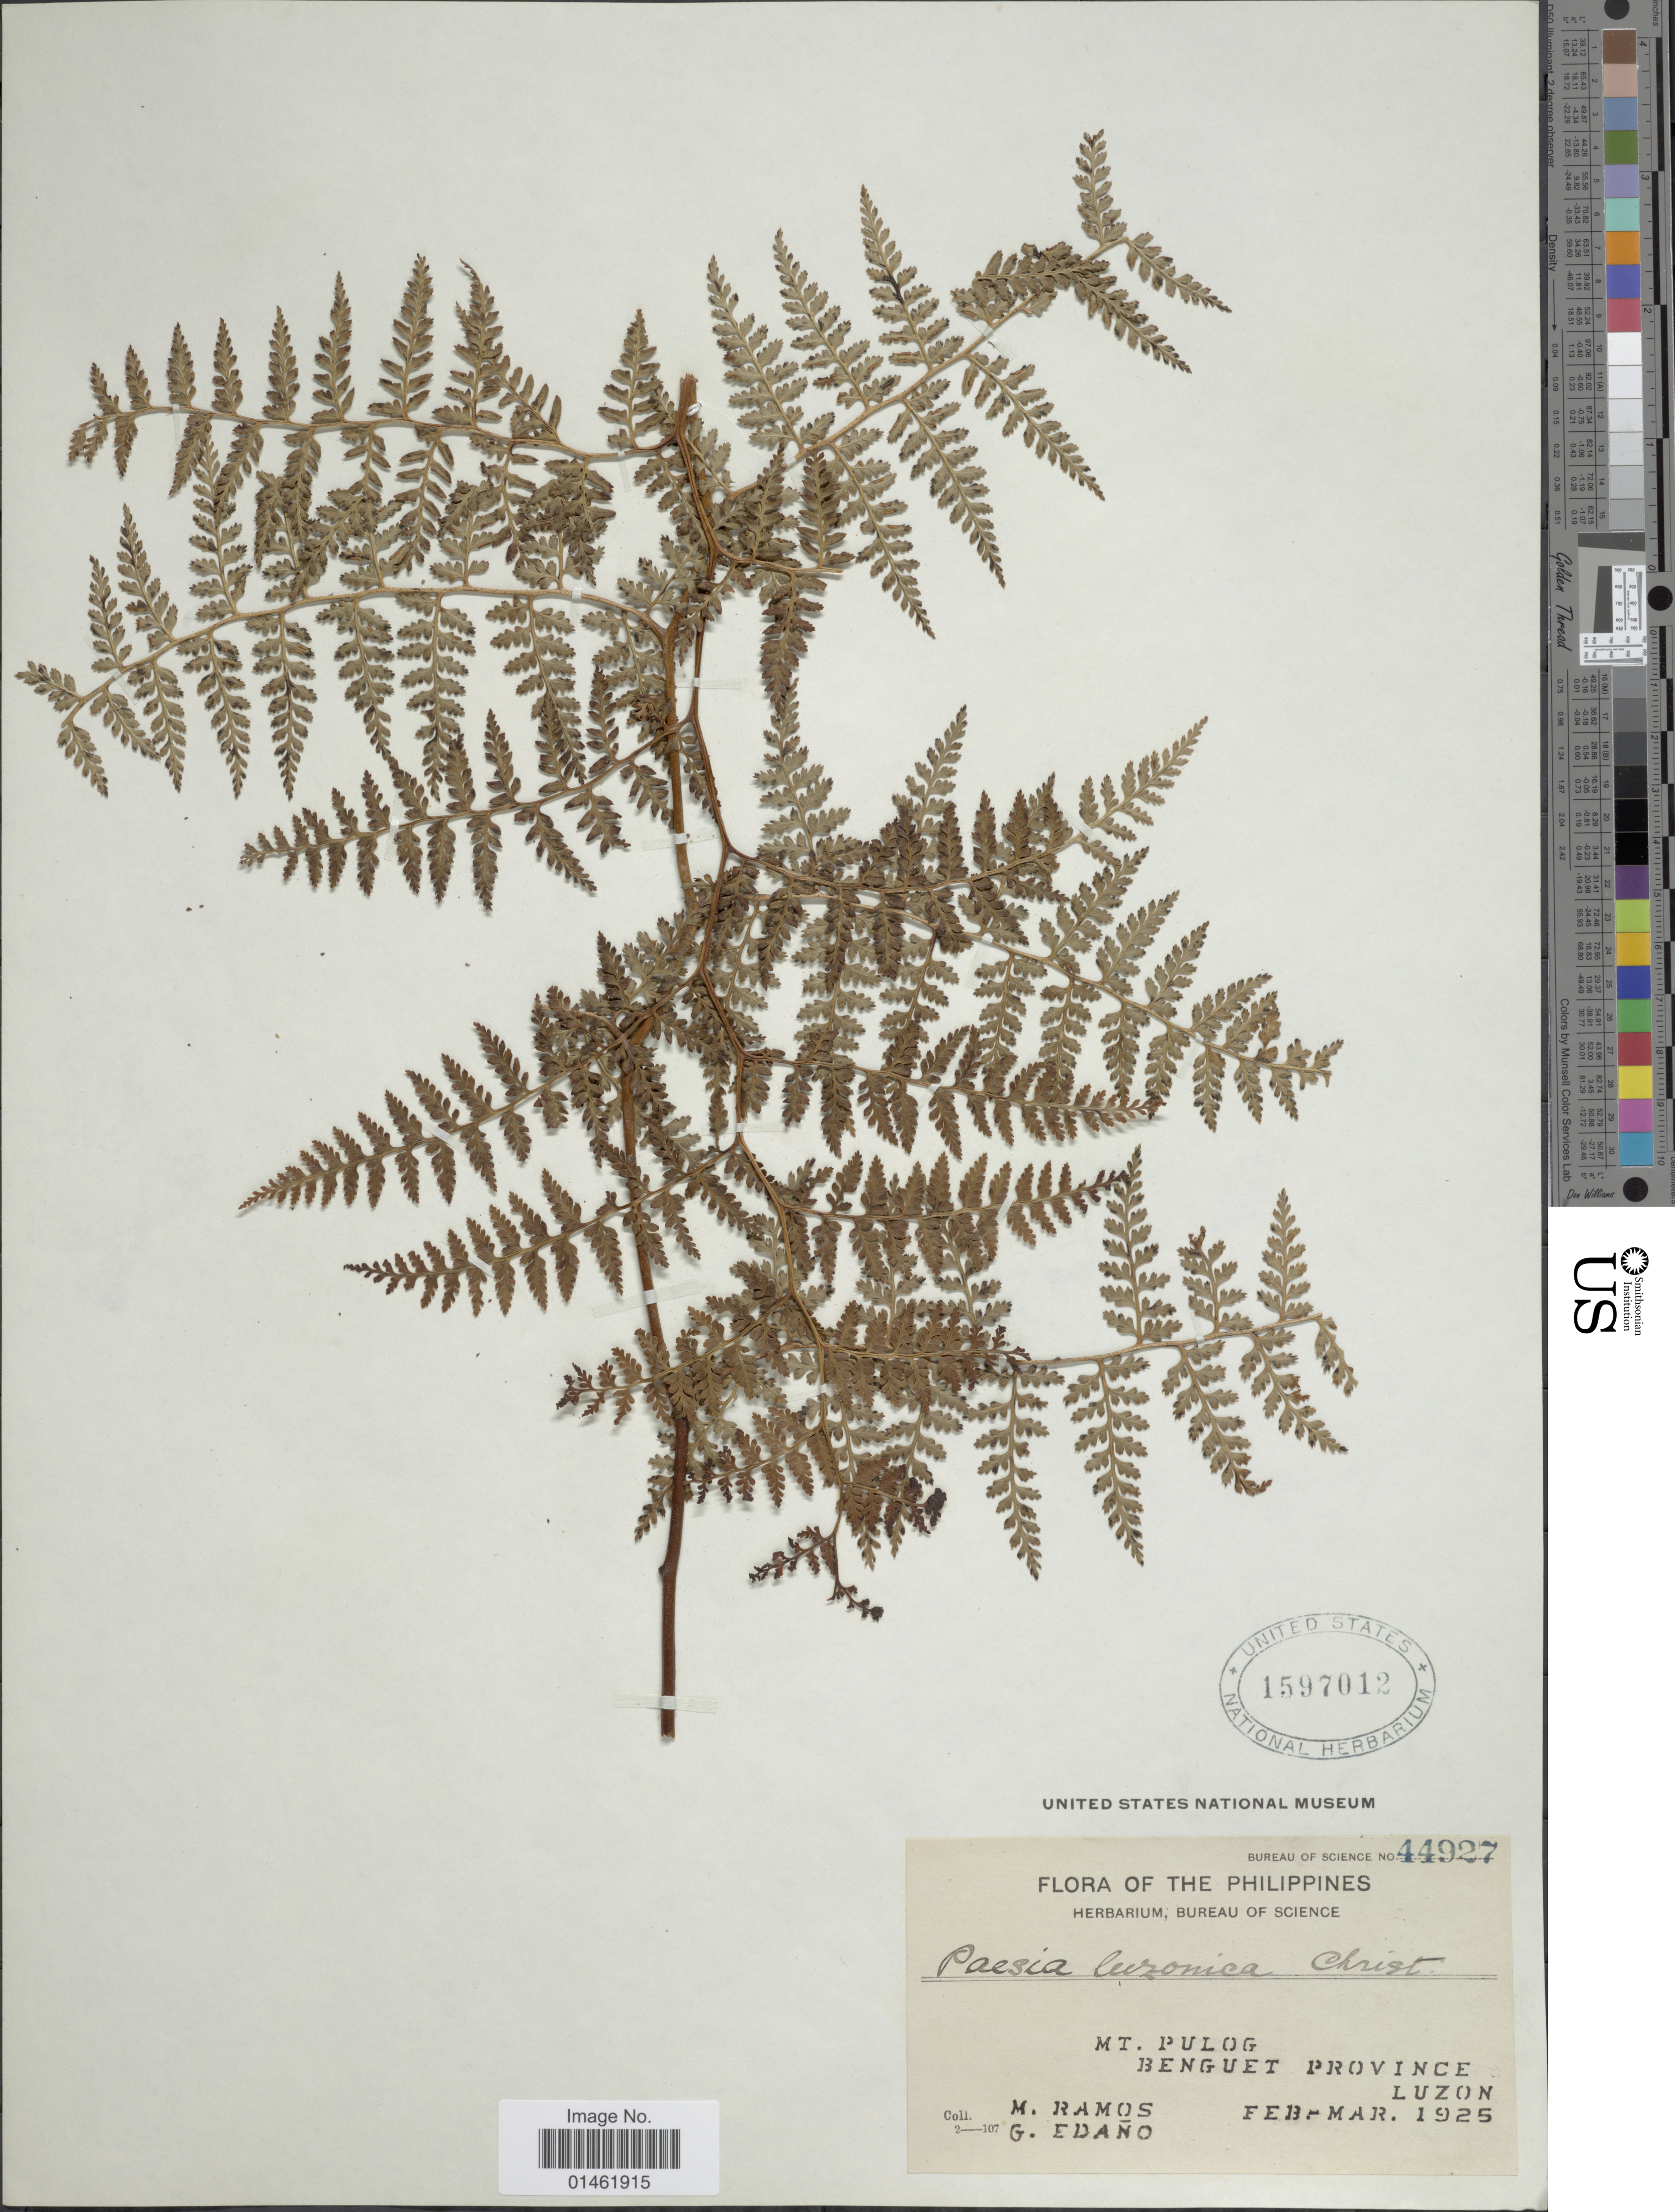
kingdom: Plantae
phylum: Tracheophyta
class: Polypodiopsida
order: Polypodiales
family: Dennstaedtiaceae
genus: Paesia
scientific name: Paesia luzonica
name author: Christ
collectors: M. Ramos & G. Edaño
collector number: Bureau of Science 44927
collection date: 1925-02/1925-03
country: Philippines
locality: Mt. Pulog, Benguet Province, Luzon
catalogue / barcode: US 1597012